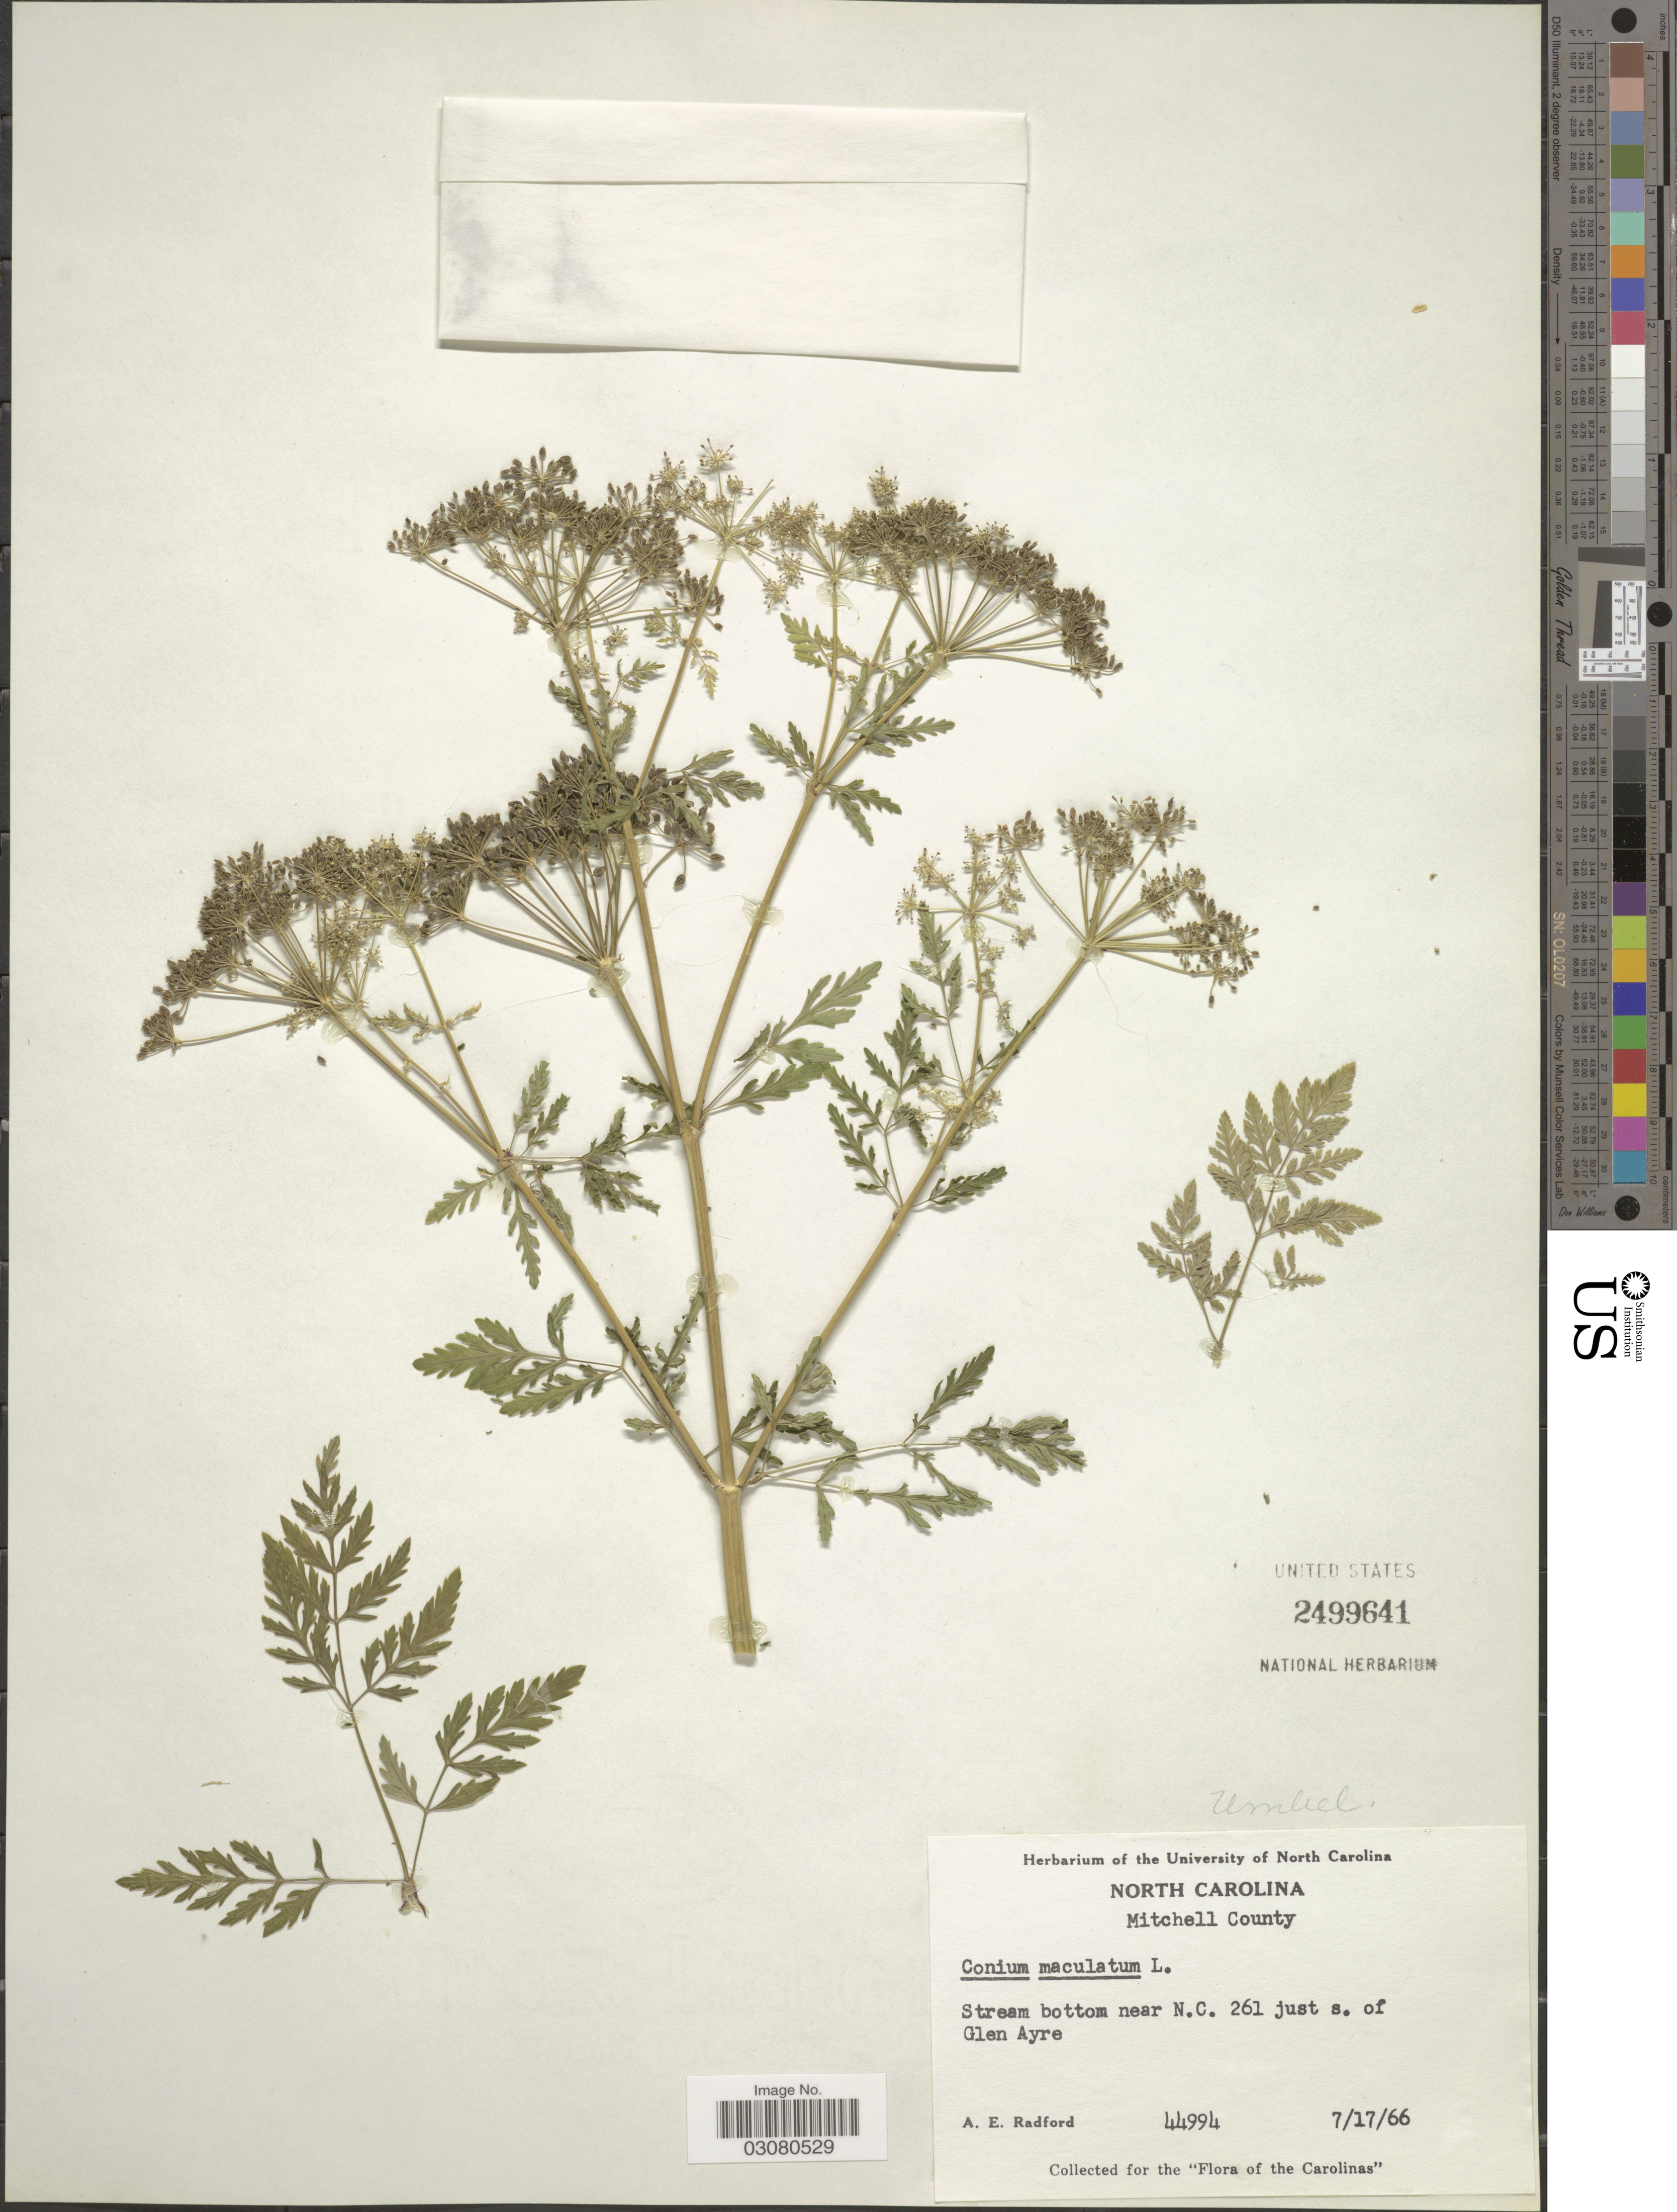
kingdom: Plantae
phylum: Tracheophyta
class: Magnoliopsida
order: Apiales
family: Apiaceae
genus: Conium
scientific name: Conium maculatum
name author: L.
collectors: A. E. Radford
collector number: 44994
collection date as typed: Transcribed d/m/y: 17/7/66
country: United States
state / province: North Carolina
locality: Mitchell County. Stream bottom near N.C. 261 just s. of Glen Ayre.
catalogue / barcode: US 2499641